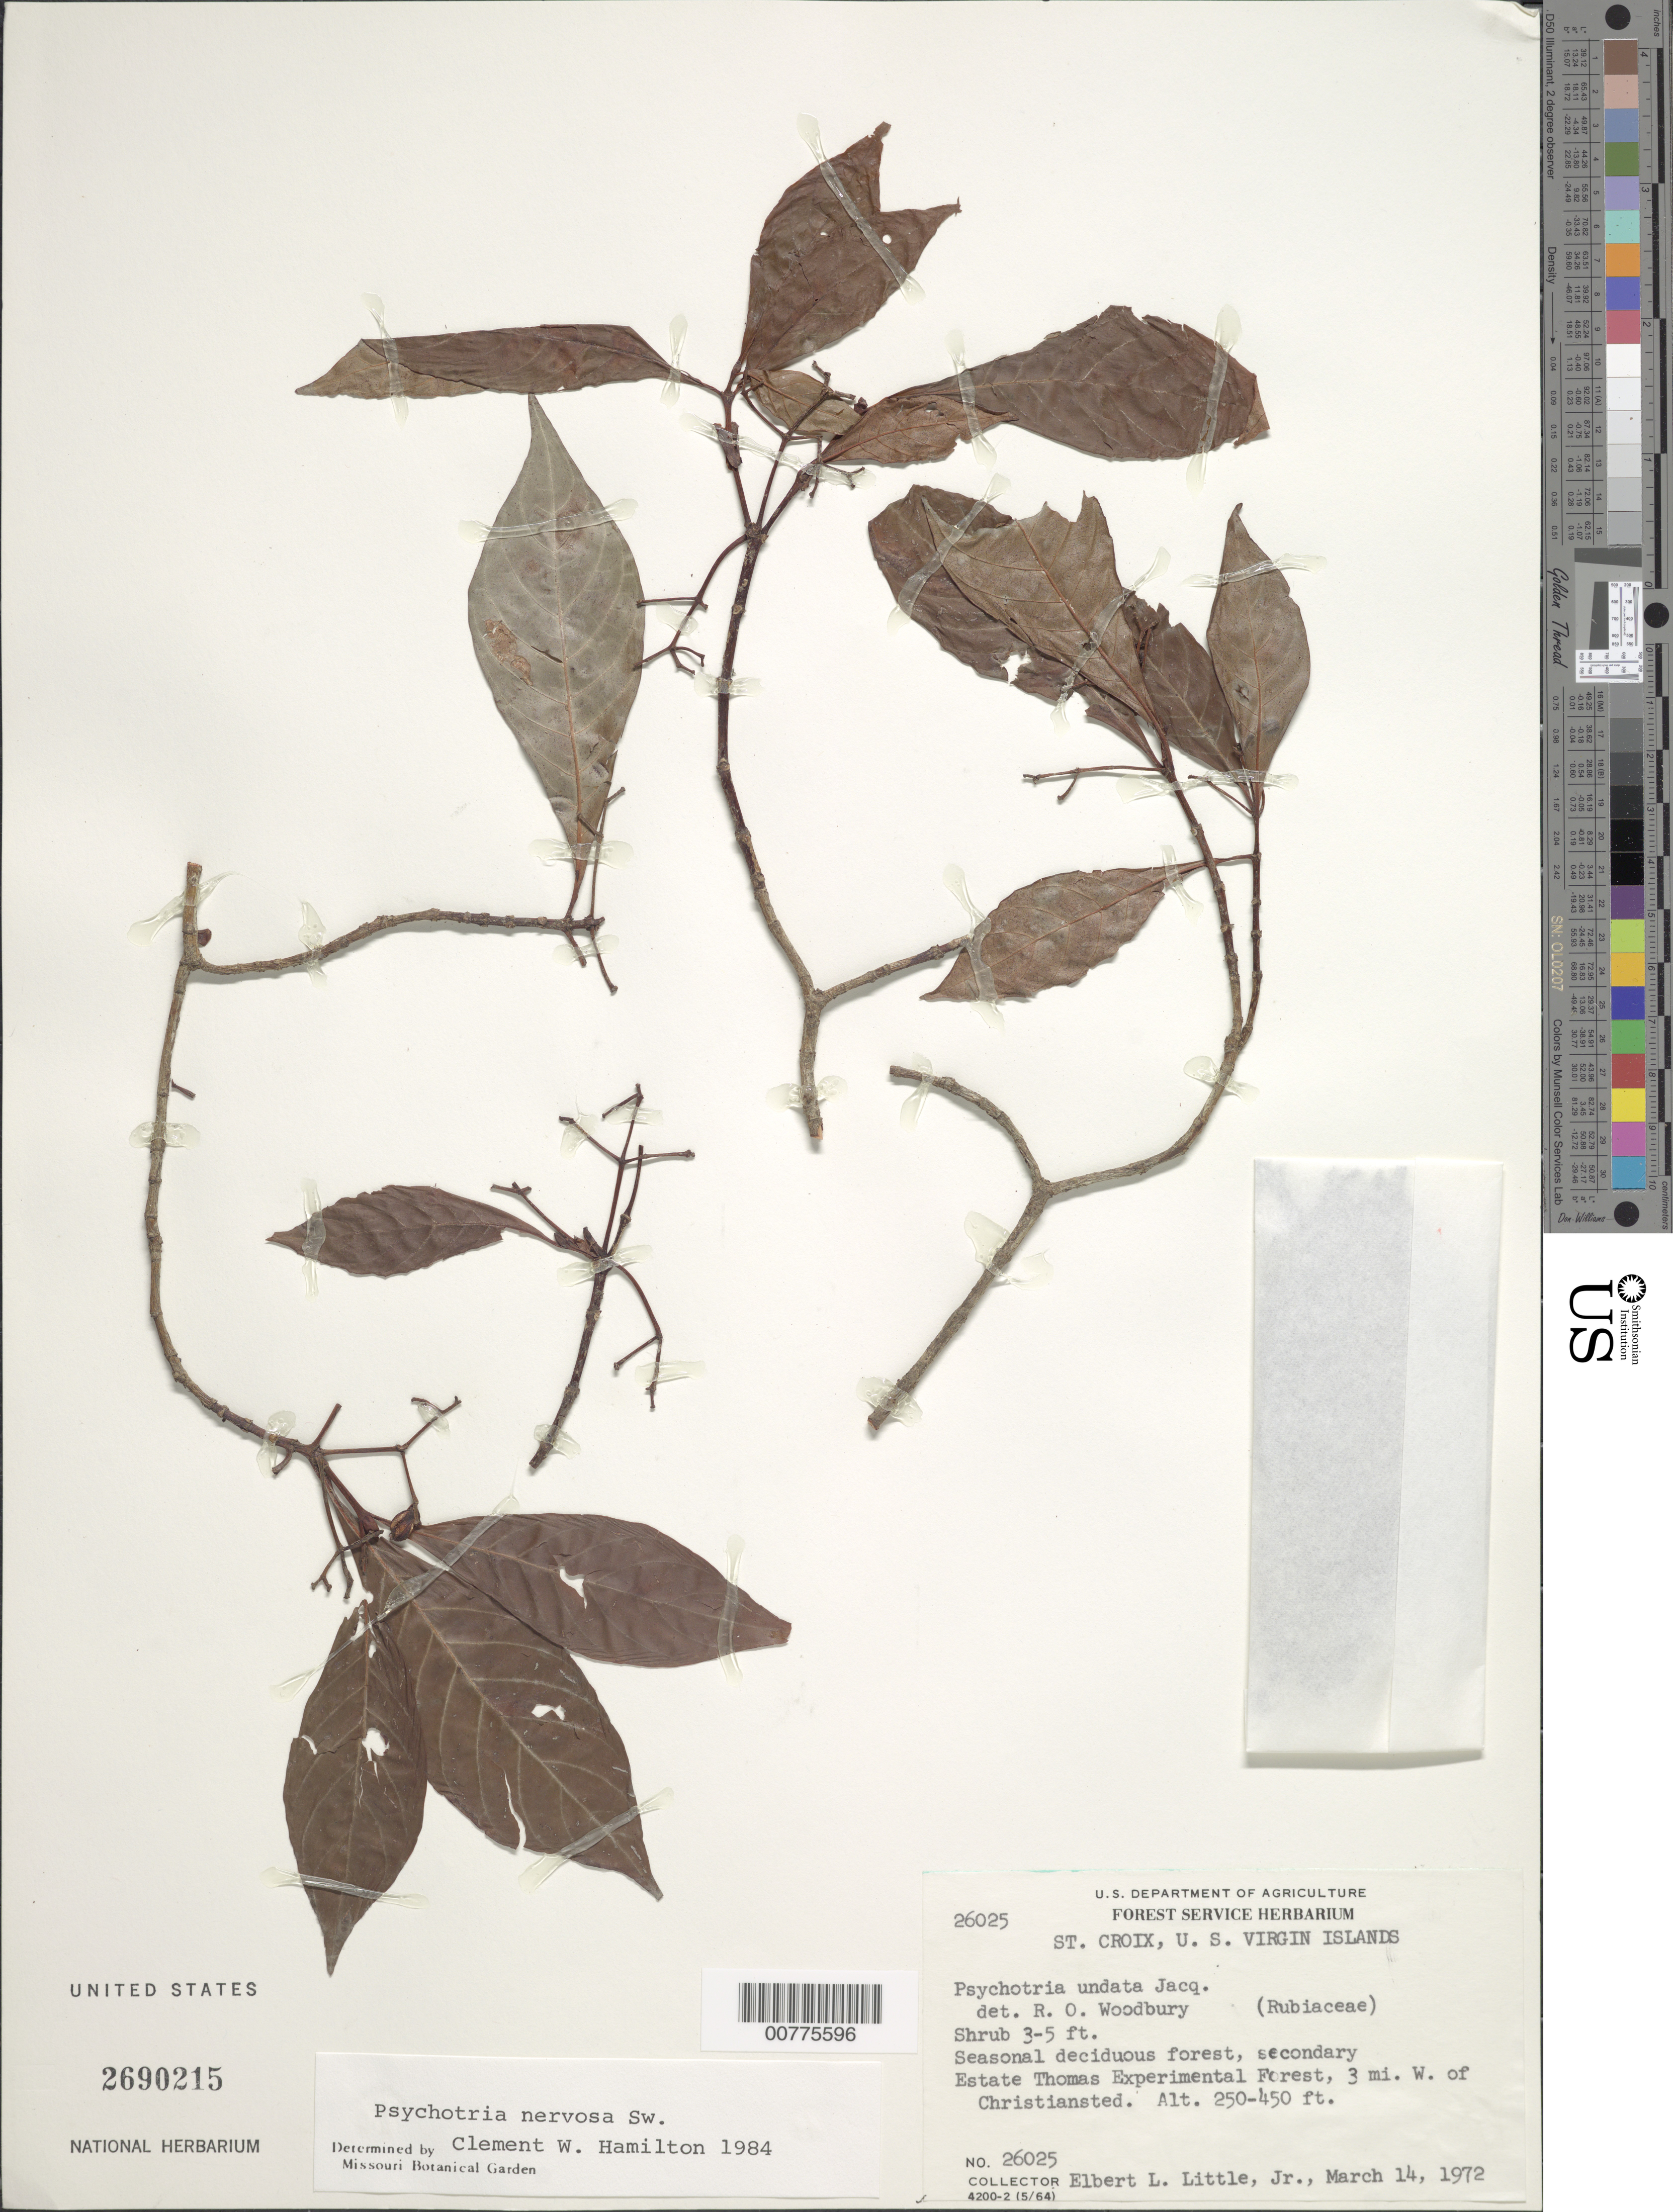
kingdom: Plantae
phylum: Tracheophyta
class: Magnoliopsida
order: Gentianales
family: Rubiaceae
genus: Psychotria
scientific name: Psychotria nervosa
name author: Sw.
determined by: Hamilton, C. W.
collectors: E. L. Little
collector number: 26025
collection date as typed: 14 Mar 1972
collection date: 1972-03-14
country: U.S. Virgin Islands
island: St. Croix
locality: Estate Thomas Experimental Forest, 3 mi W of Christiansted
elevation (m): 76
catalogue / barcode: US 2690215